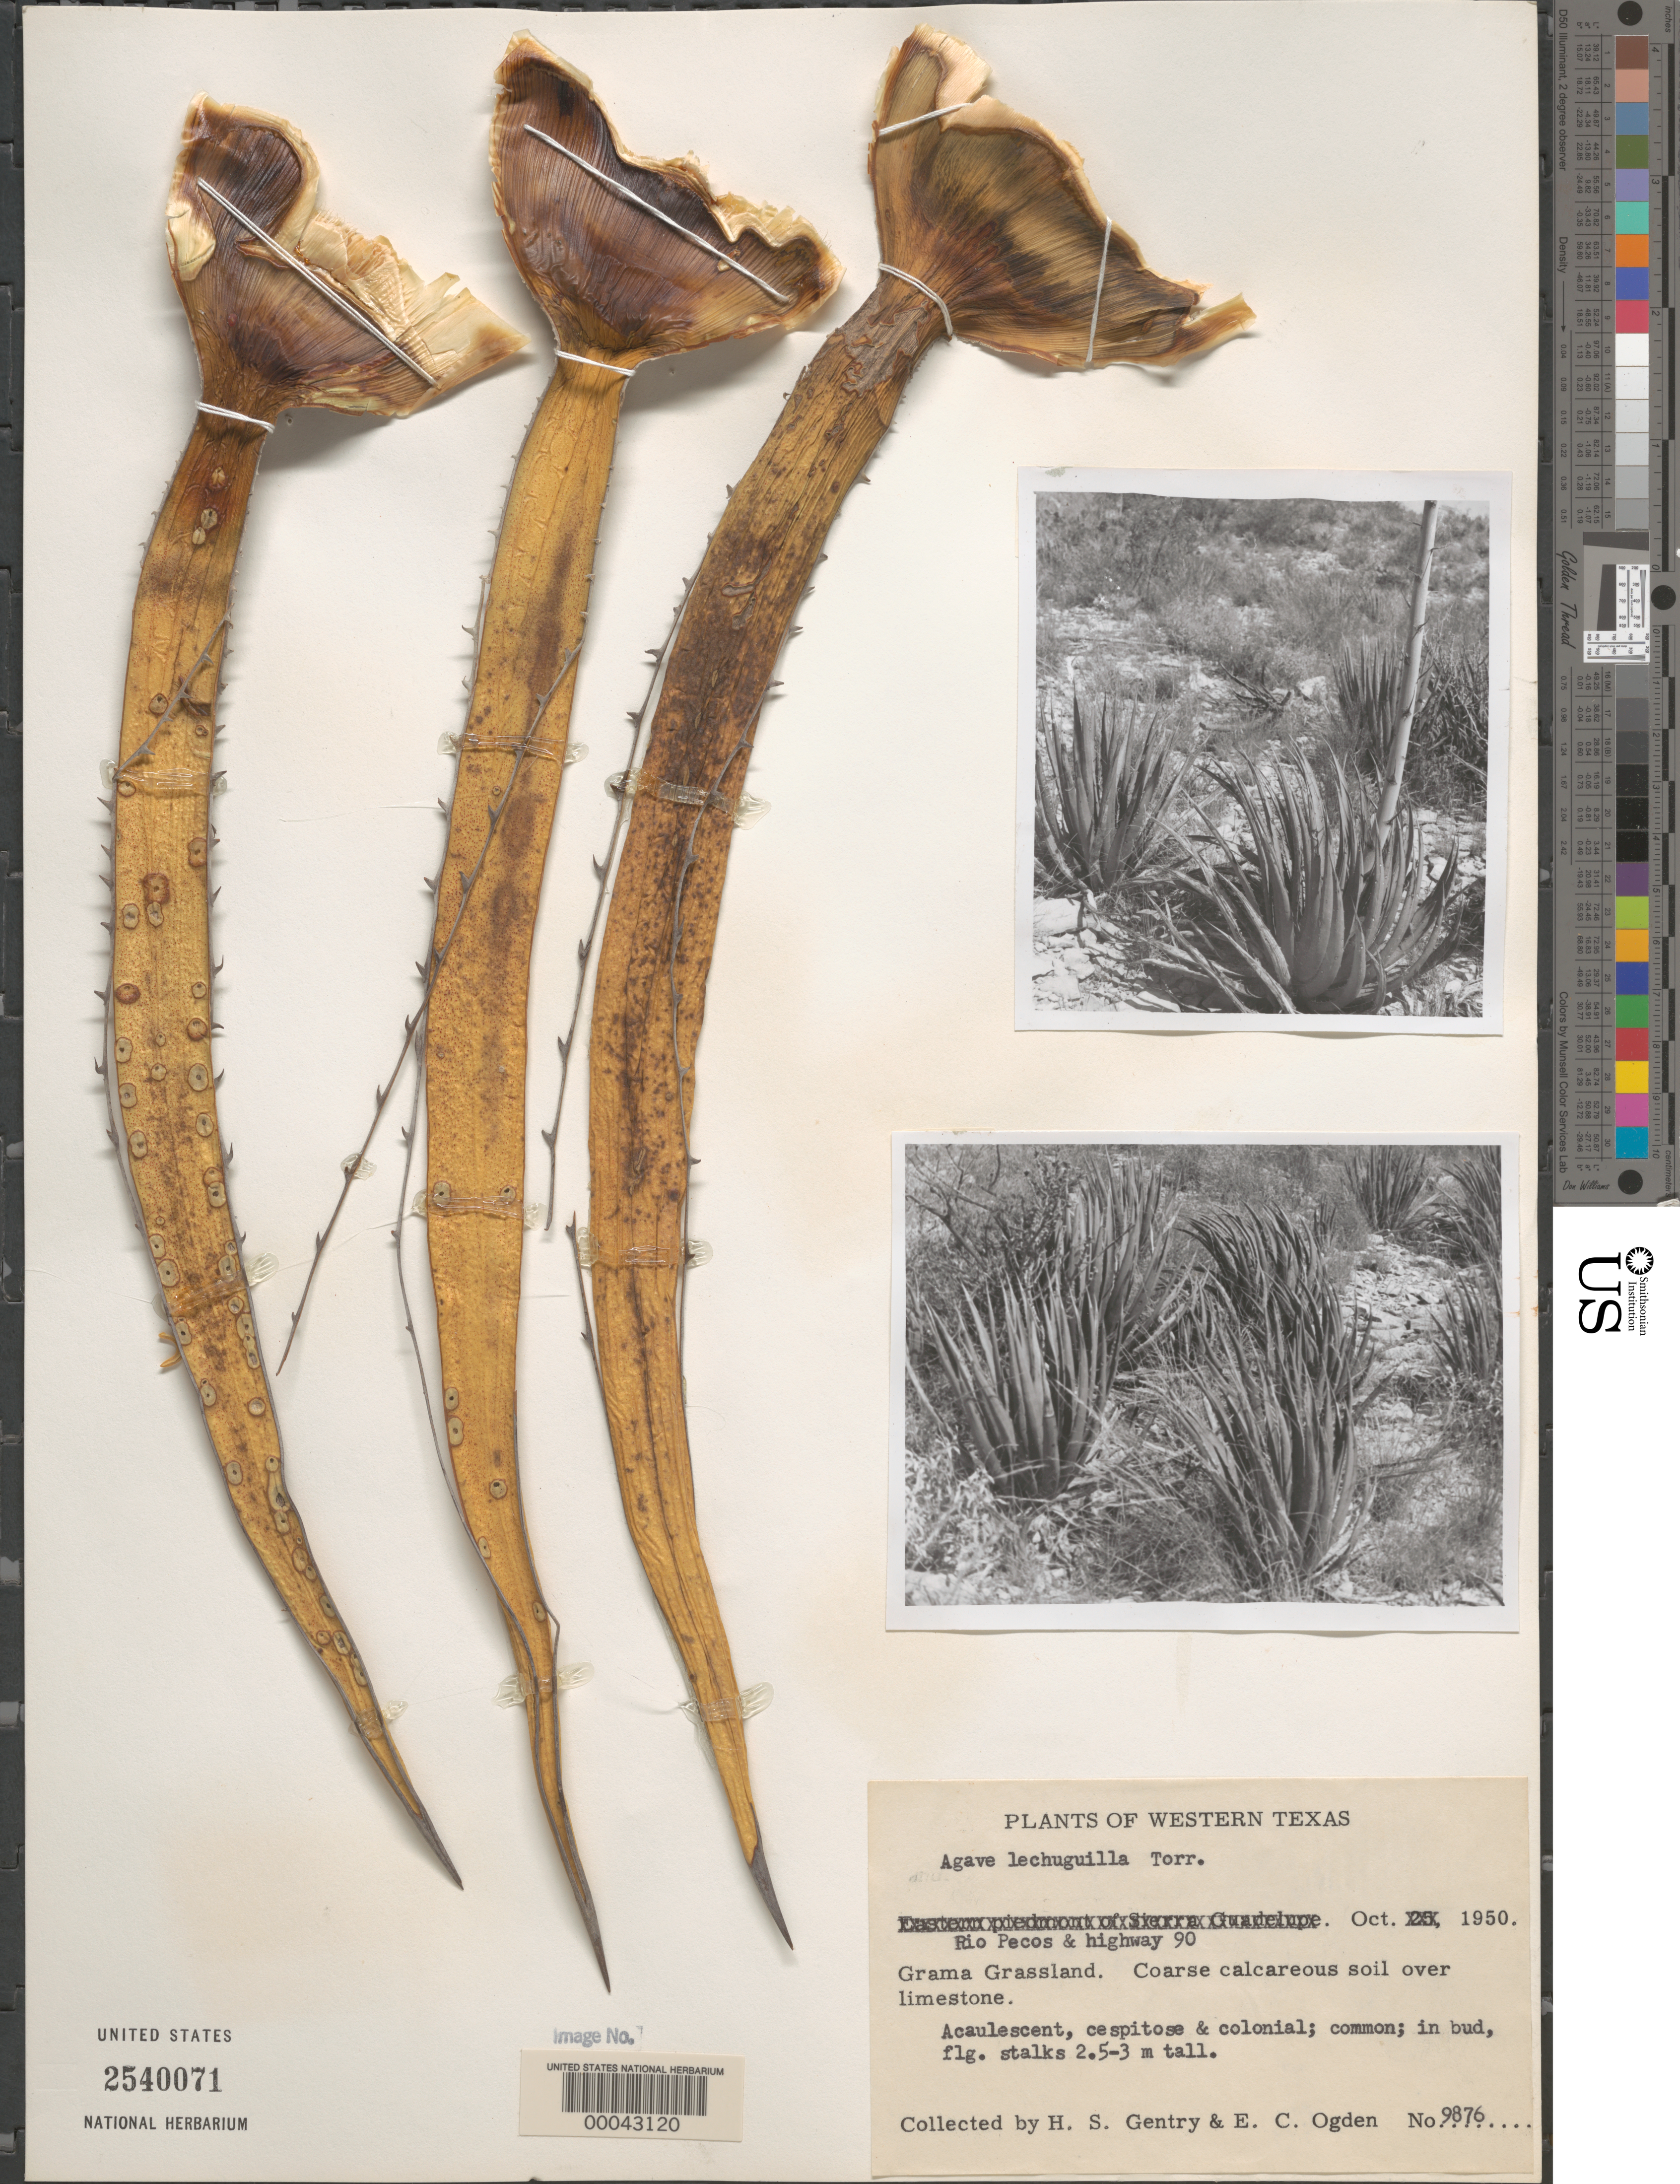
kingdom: Plantae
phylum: Tracheophyta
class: Liliopsida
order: Asparagales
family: Asparagaceae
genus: Agave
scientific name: Agave lechuguilla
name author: Torr.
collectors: H. S. Gentry & E. Ogden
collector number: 9876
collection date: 1950-10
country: United States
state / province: Texas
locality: Western Texas. Rio Pecos & highway 90. Grama Grassland.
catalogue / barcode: US 2540071